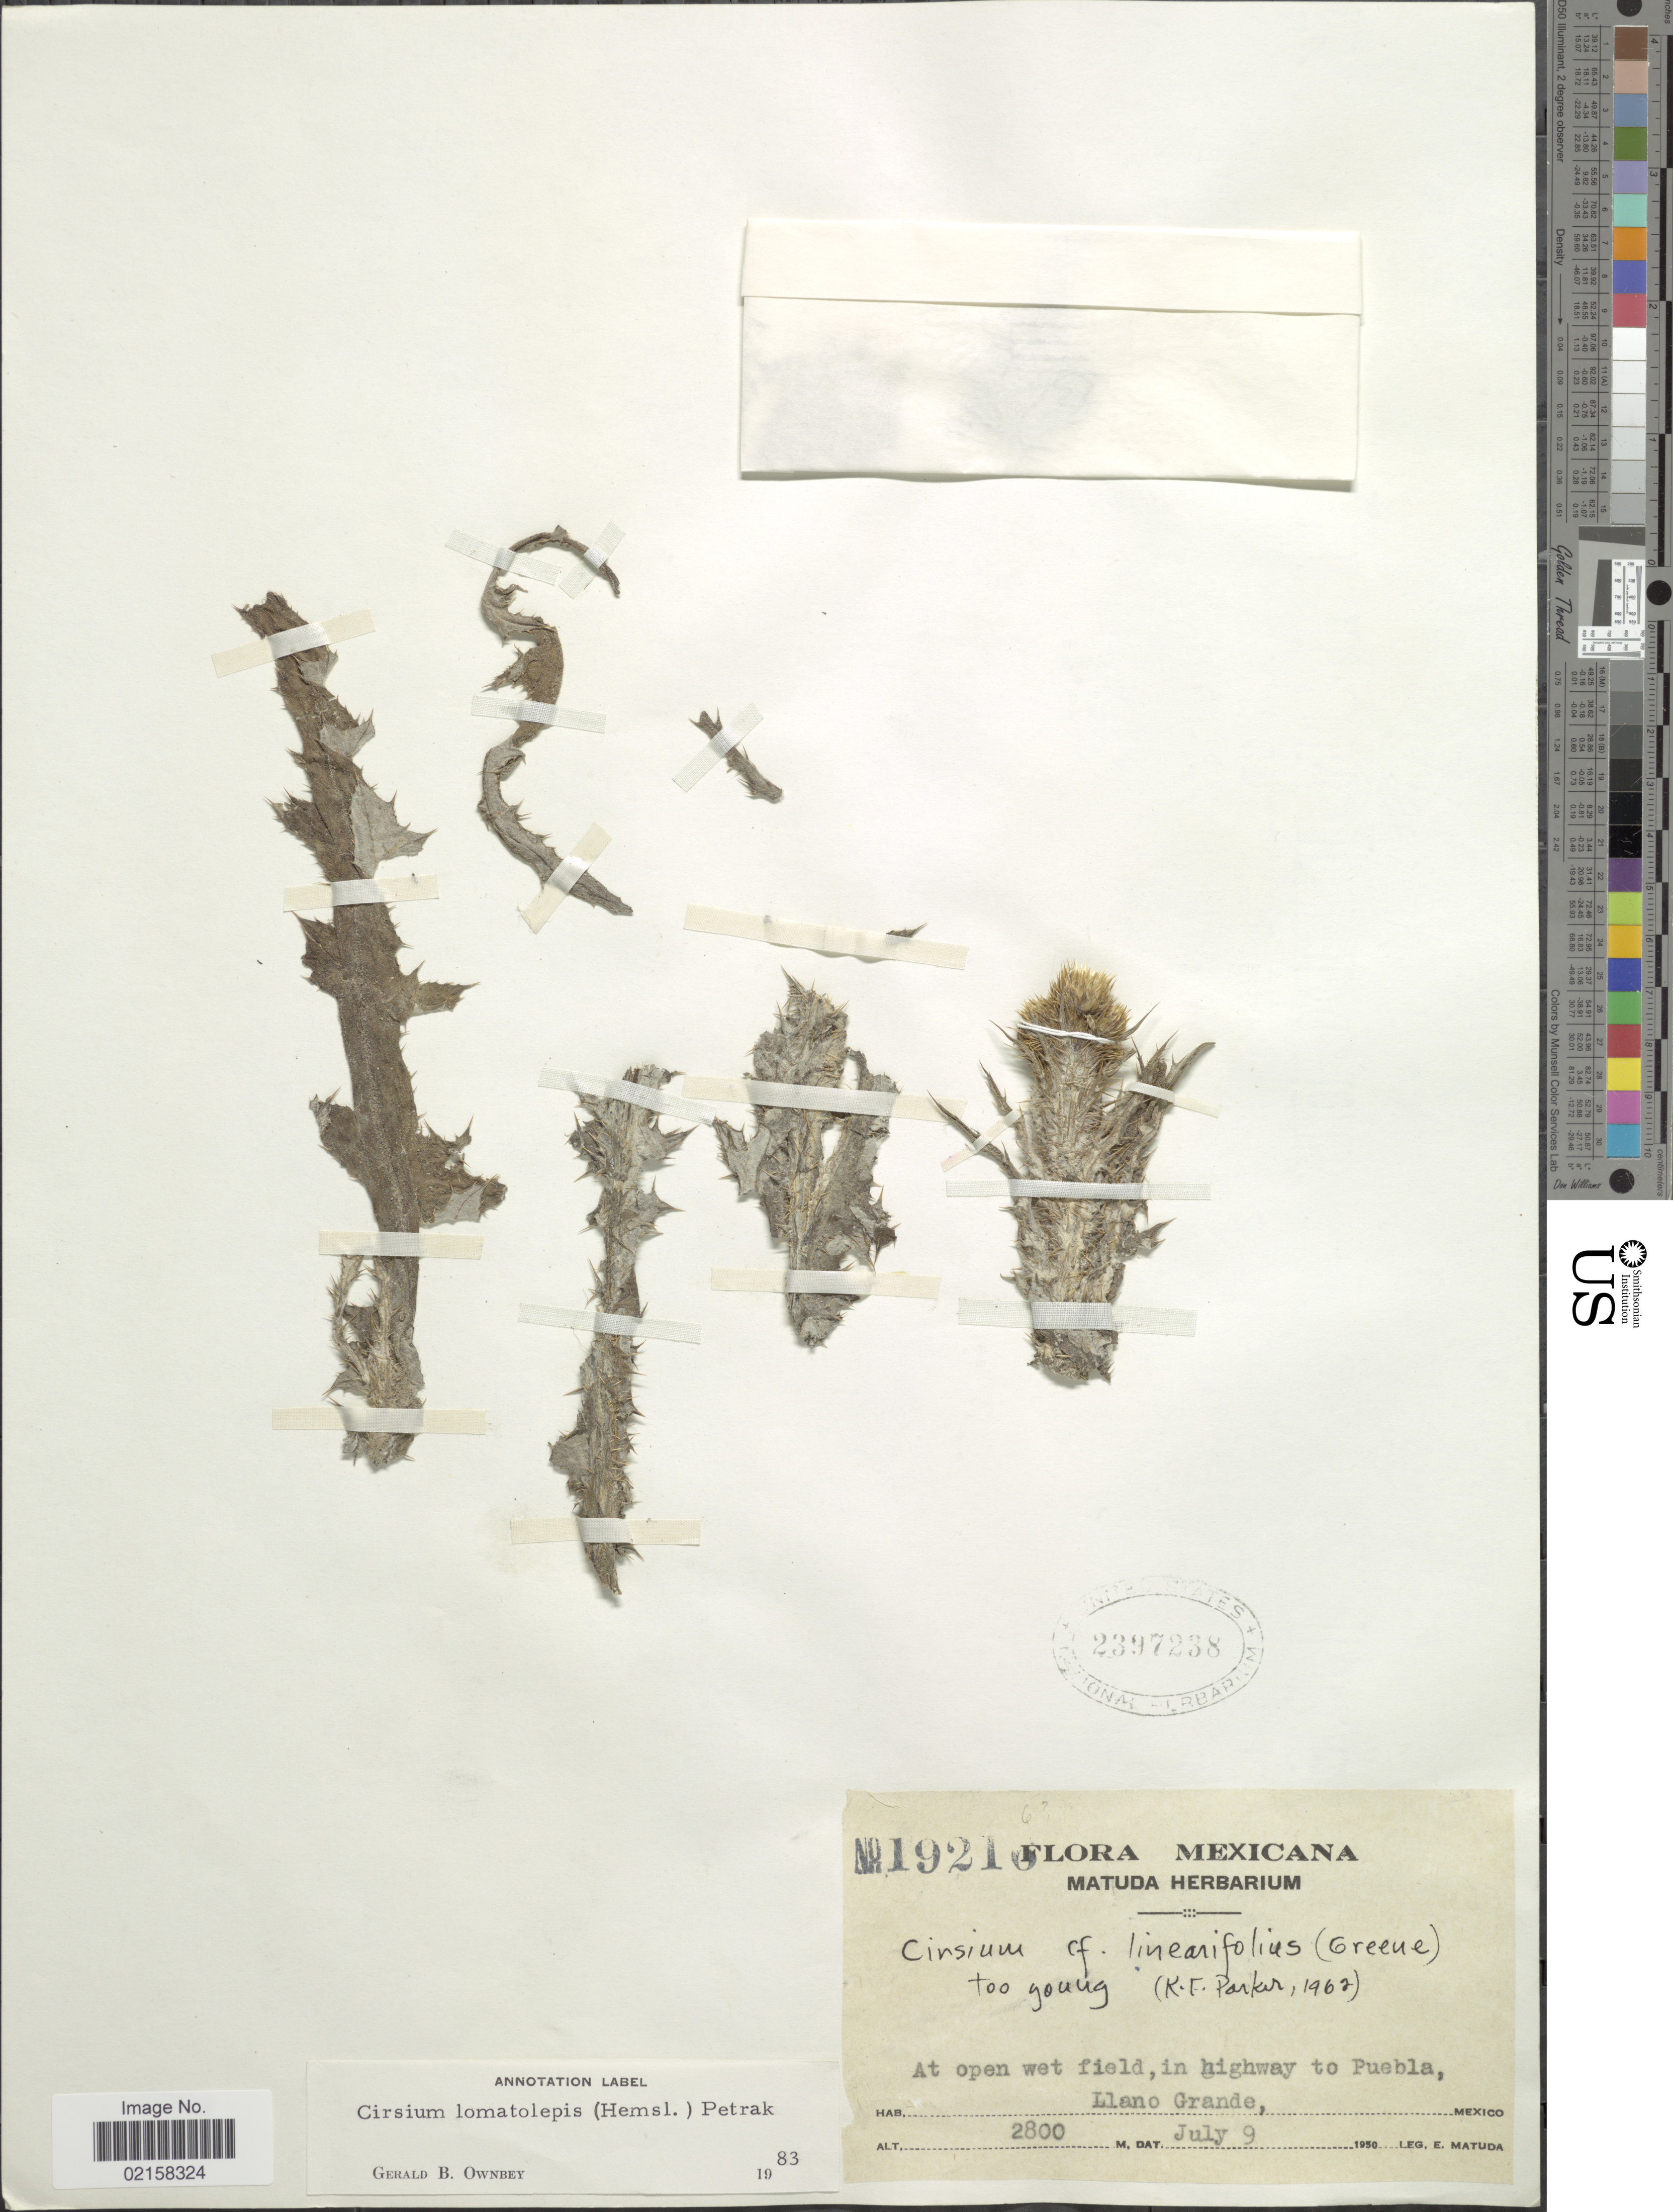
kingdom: Plantae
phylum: Tracheophyta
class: Magnoliopsida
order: Asterales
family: Asteraceae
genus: Cirsium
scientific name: Cirsium lomatolepis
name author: (Hemsl.) Petr.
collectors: E. Matuda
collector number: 19216*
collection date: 1950-07-09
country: Mexico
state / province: Puebla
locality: At open wet field, in highway to Puebla, Llando Grande.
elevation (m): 2800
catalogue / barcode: US 2397238